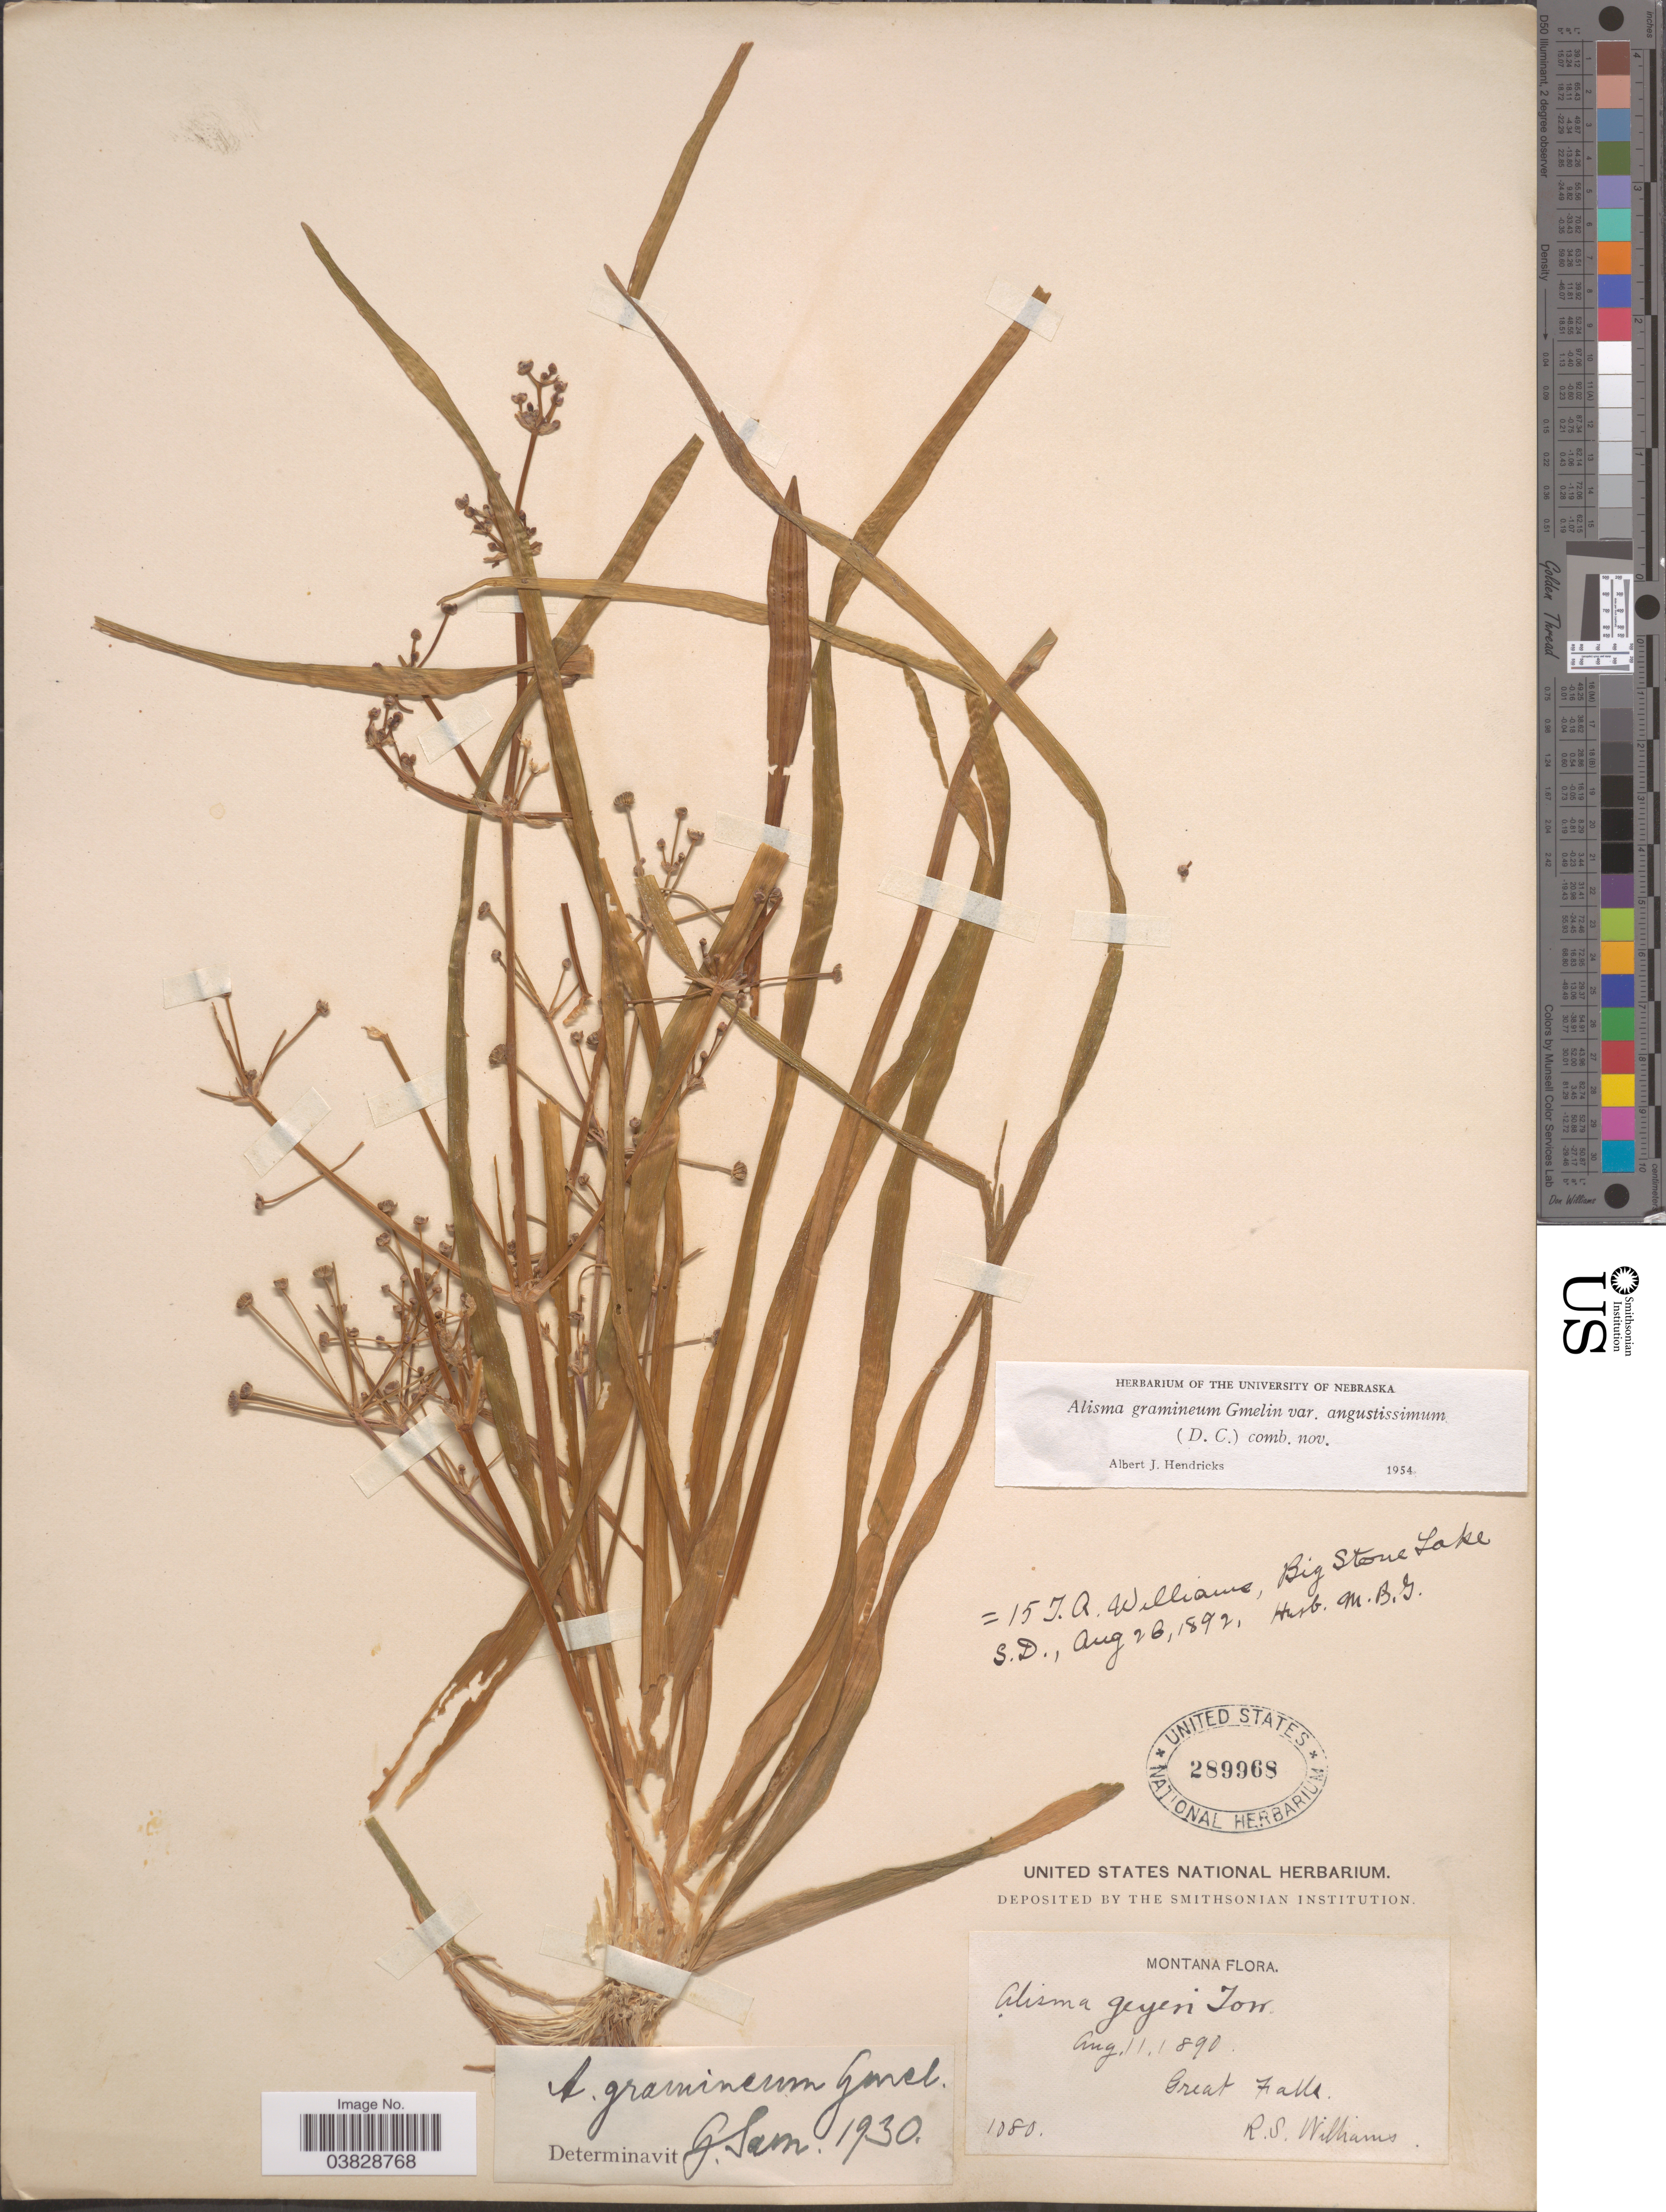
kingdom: Plantae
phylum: Tracheophyta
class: Liliopsida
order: Alismatales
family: Alismataceae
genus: Alisma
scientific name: Alisma gramineum var. angustissimum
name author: (DC.) A.J.Hendricks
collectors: R. S. Williams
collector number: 1080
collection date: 1890-08-11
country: United States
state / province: Montana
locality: Great Falls.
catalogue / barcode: US 289968